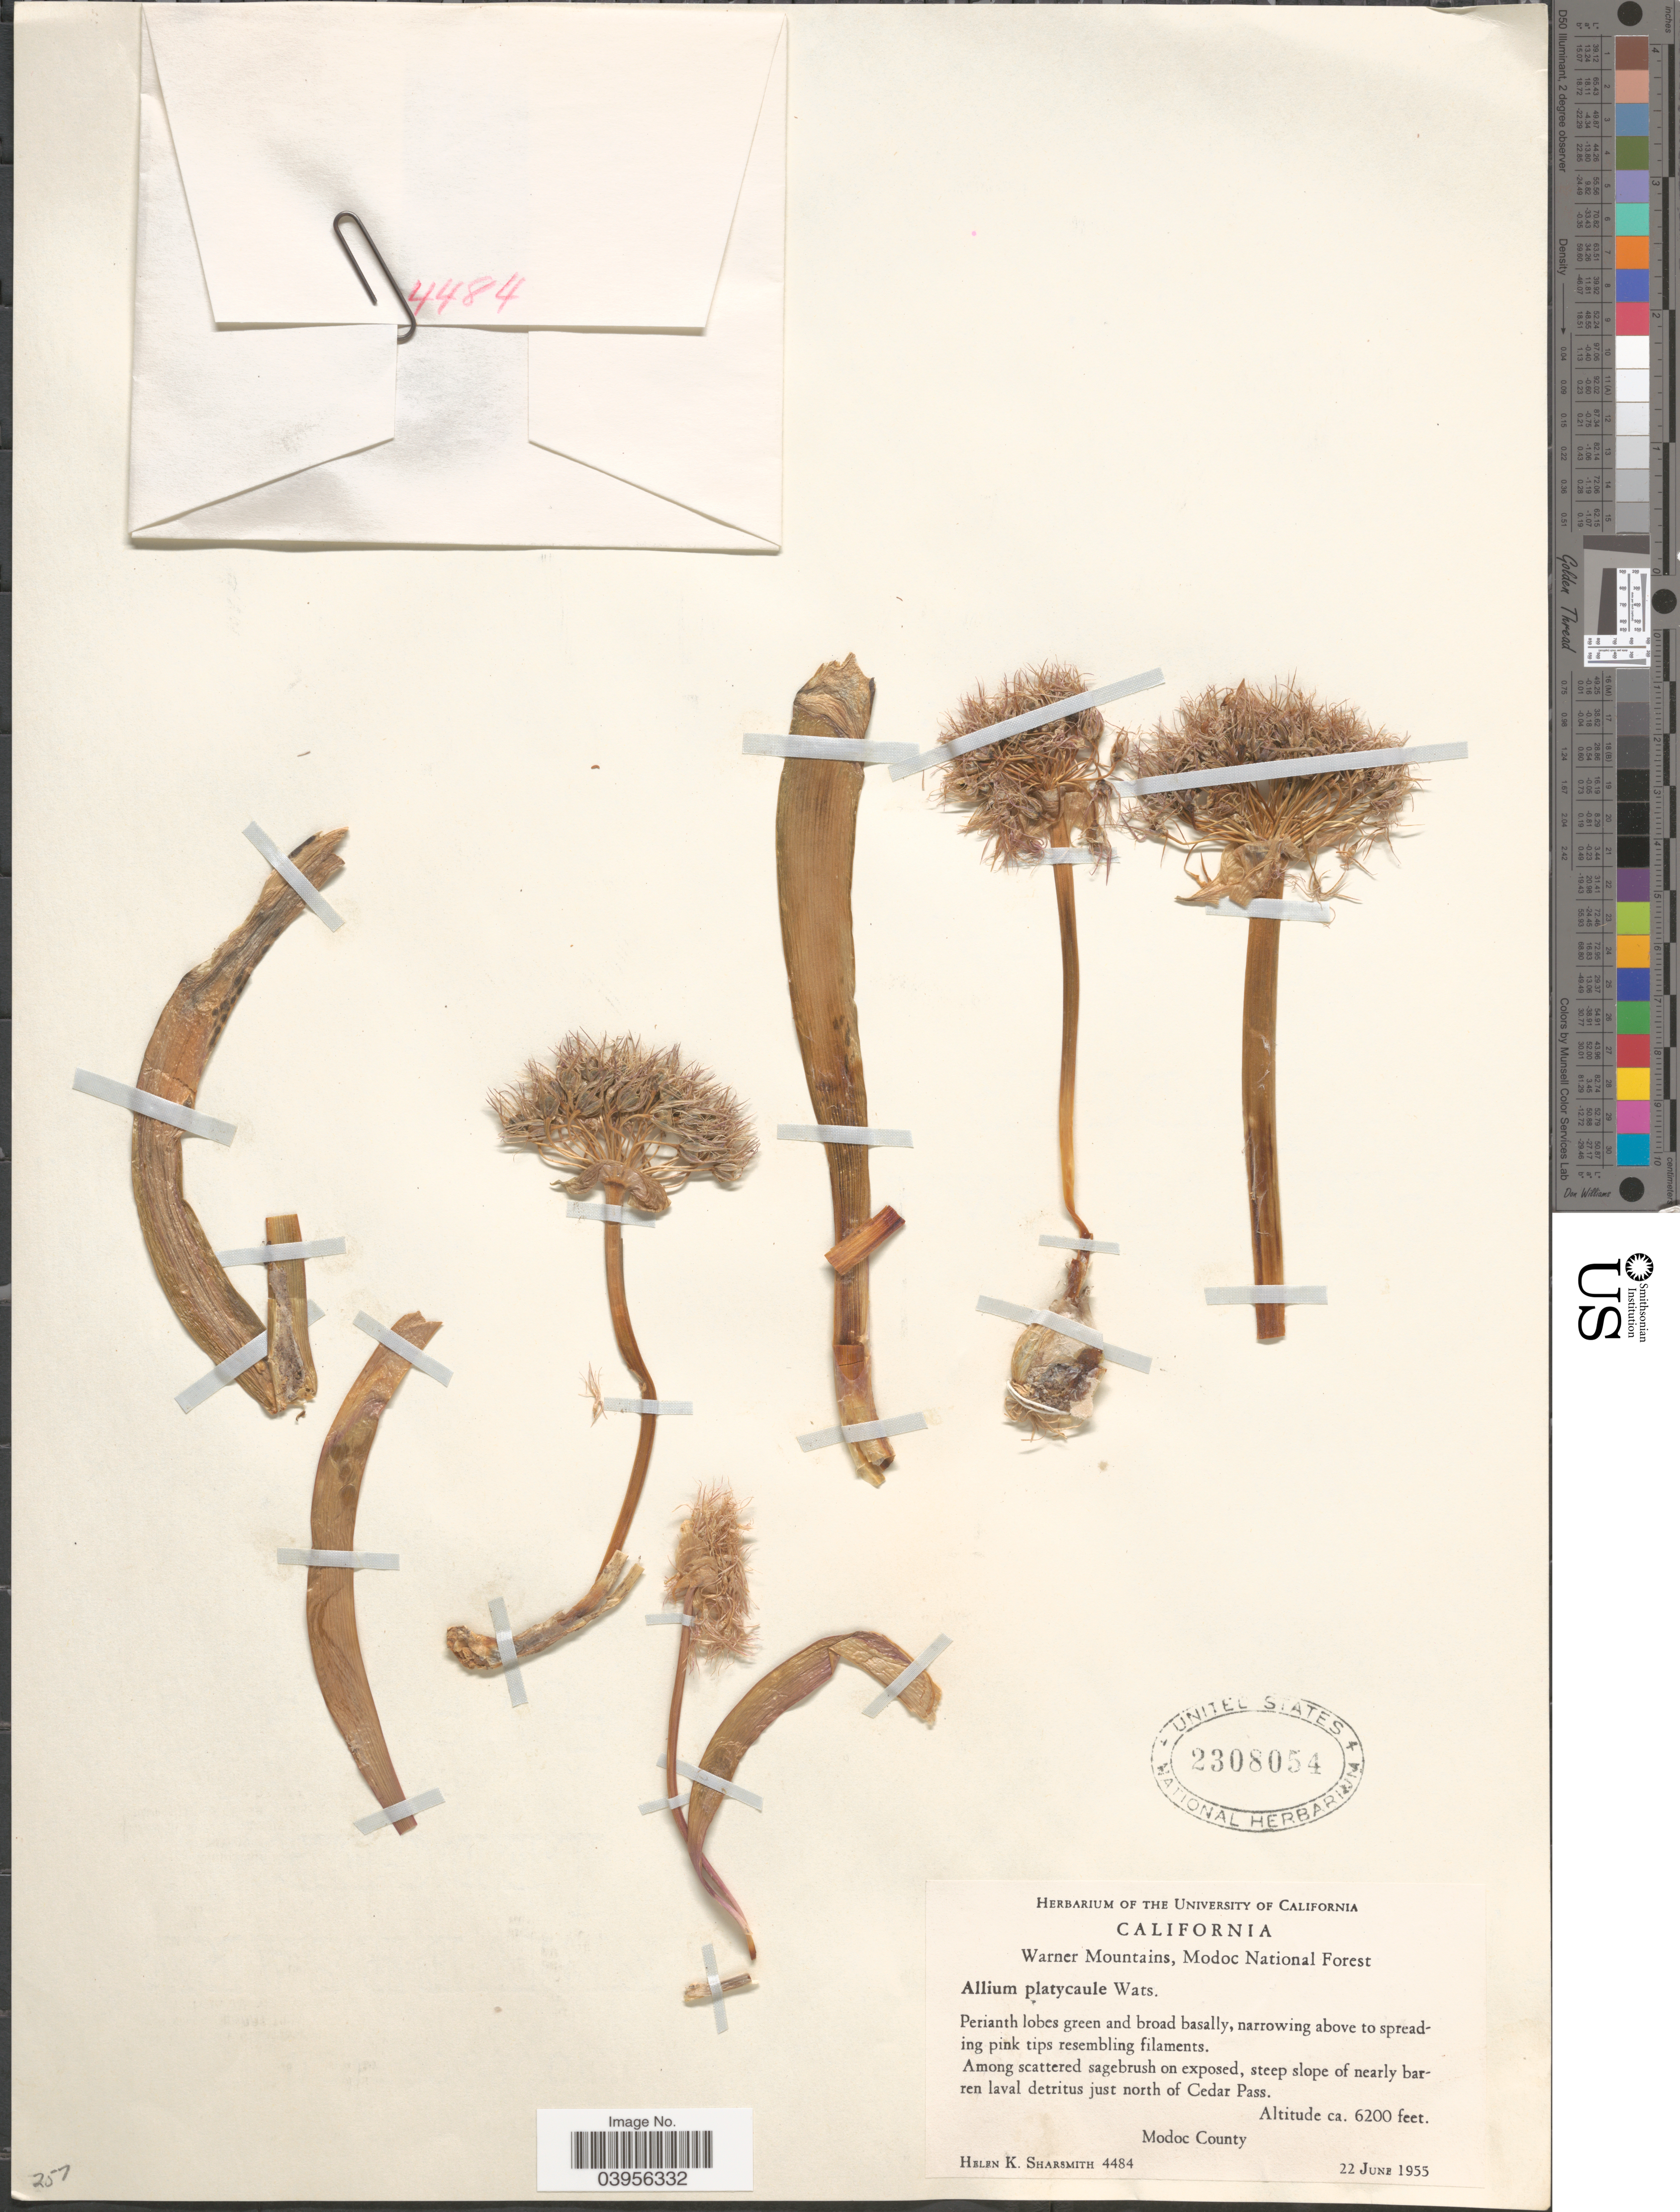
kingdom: Plantae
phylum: Tracheophyta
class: Liliopsida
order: Asparagales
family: Amaryllidaceae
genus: Allium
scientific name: Allium platycaule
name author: S. Watson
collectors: H. Sharsmith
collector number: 4484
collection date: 1955-06-22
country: United States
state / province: California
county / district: Modoc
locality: Warner Mountains, Modoc National Forest. Just north of Cedar Pass. Modoc County.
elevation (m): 1890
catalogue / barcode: US 2308054